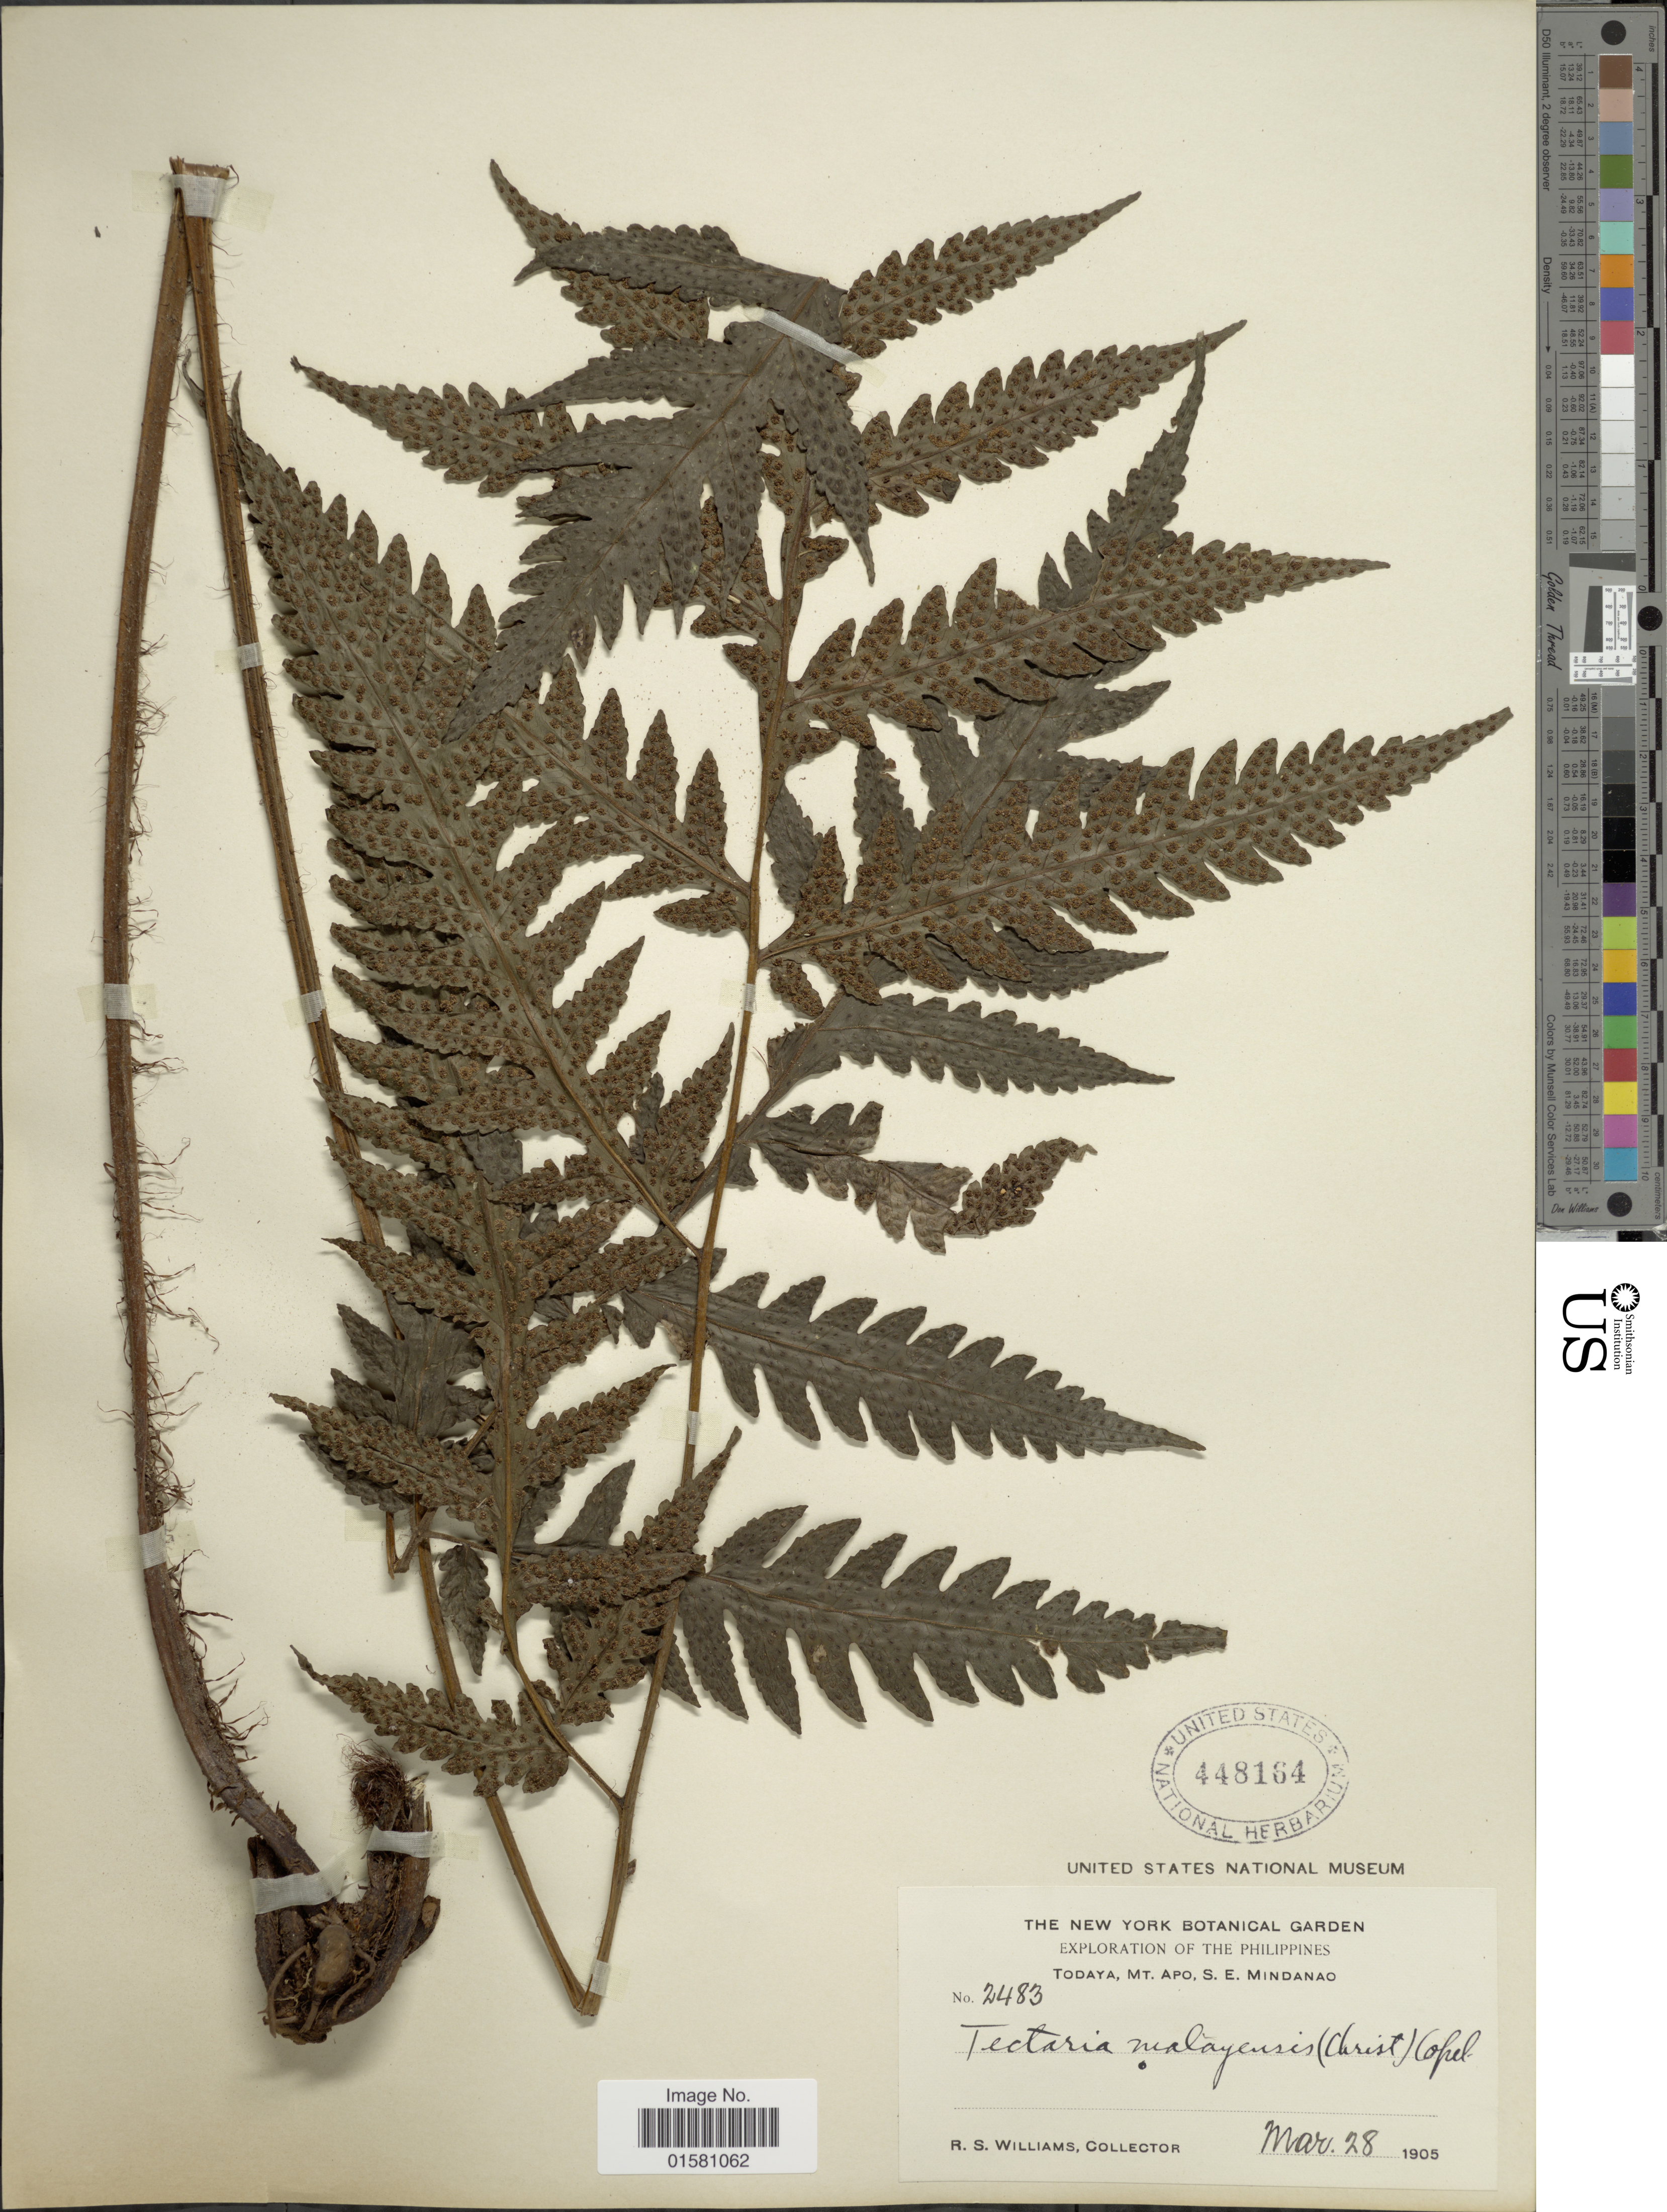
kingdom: Plantae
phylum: Tracheophyta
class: Polypodiopsida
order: Polypodiales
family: Tectariaceae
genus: Tectaria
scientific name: Tectaria griffithii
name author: (Baker) C. Chr.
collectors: R. S. Williams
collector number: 2483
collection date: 1905-03-28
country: Philippines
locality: Todaya, Mt. Apo, S. E. Mindanao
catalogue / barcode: US 448164